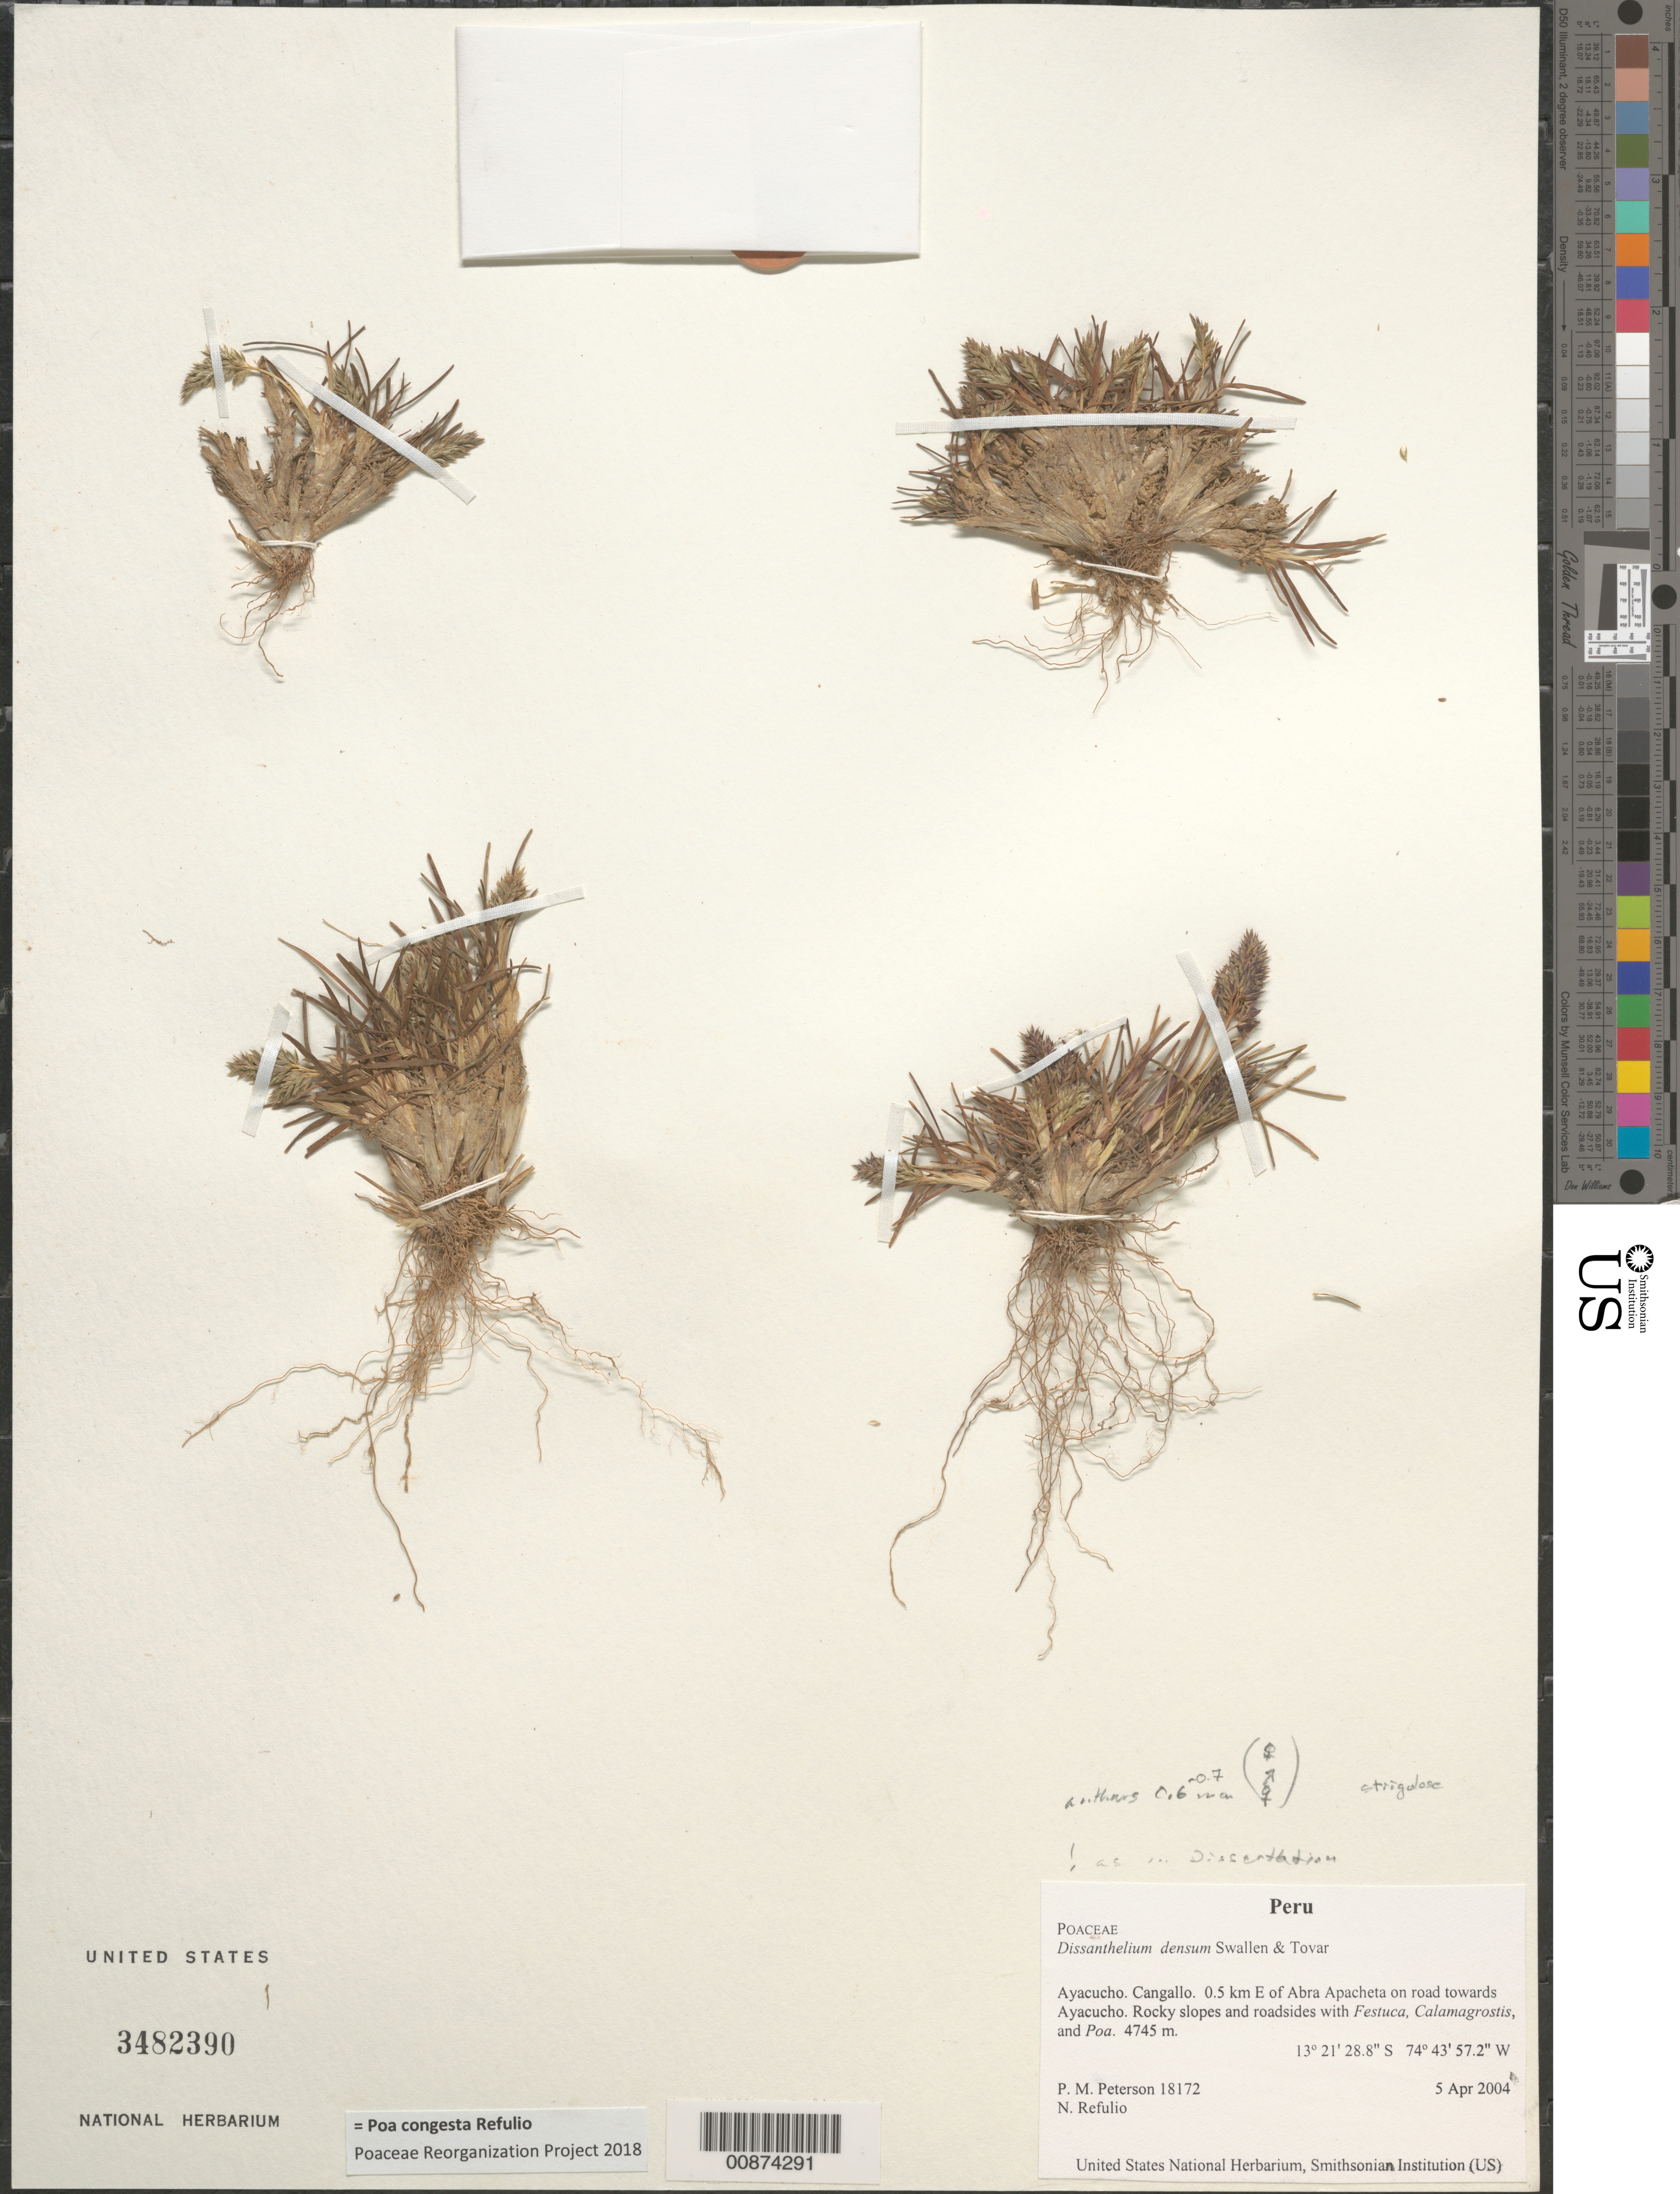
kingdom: Plantae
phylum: Tracheophyta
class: Liliopsida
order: Poales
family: Poaceae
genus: Poa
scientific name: Poa calycina var. calycina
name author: (J. Presl) Kunth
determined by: Poaceae Reorganization Project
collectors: P. M. Peterson & N. Refulio-Rodríguez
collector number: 18172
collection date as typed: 05 Apr 2004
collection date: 2004-04-05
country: Peru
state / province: Ayacucho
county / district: Cangallo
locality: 0.5 km E of Abra Apacheta on road towards Ayacucho. Rocky slopes and roadsides with Festuca, Calamagrostis, and Poa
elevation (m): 4745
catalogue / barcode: US 3482390